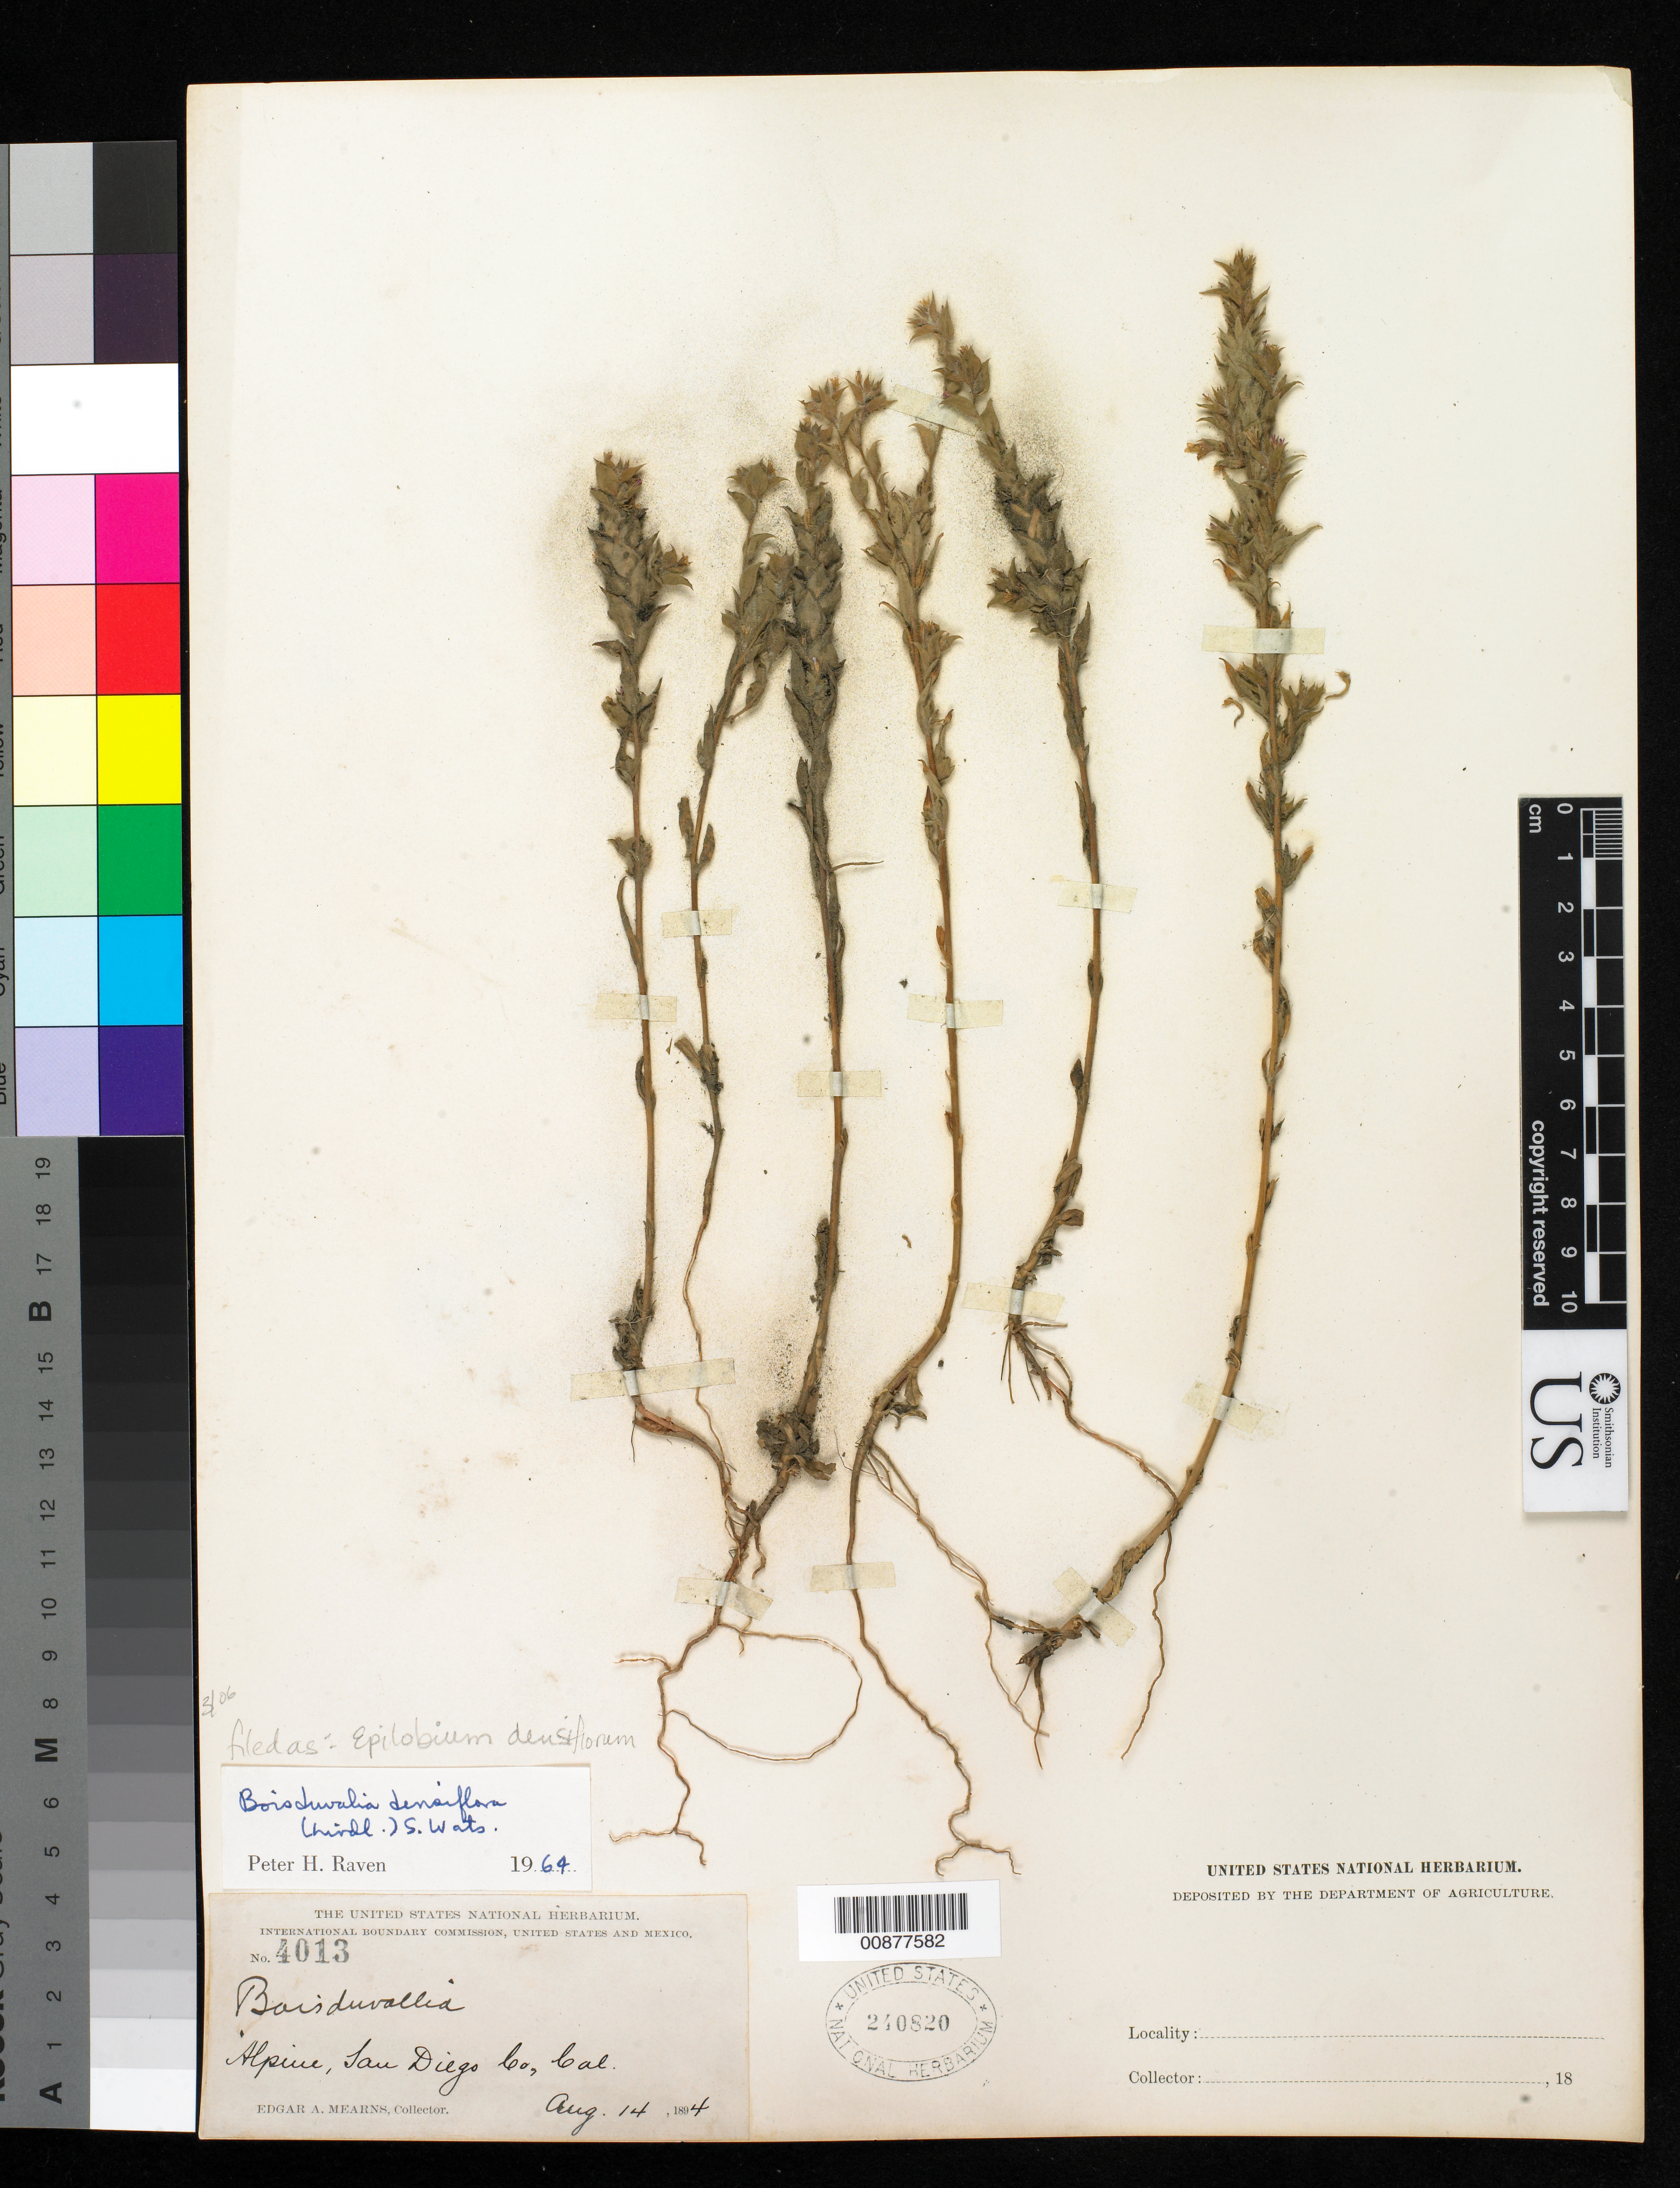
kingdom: Plantae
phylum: Tracheophyta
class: Magnoliopsida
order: Myrtales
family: Onagraceae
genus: Epilobium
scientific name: Epilobium densiflorum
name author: (Lindl.) Hoch & P.H. Raven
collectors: E. A. Mearns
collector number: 4013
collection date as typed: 14 Aug 1894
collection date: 1894-08-14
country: United States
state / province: California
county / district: San Diego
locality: Alpine, San Diego County, California.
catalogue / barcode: US 240820